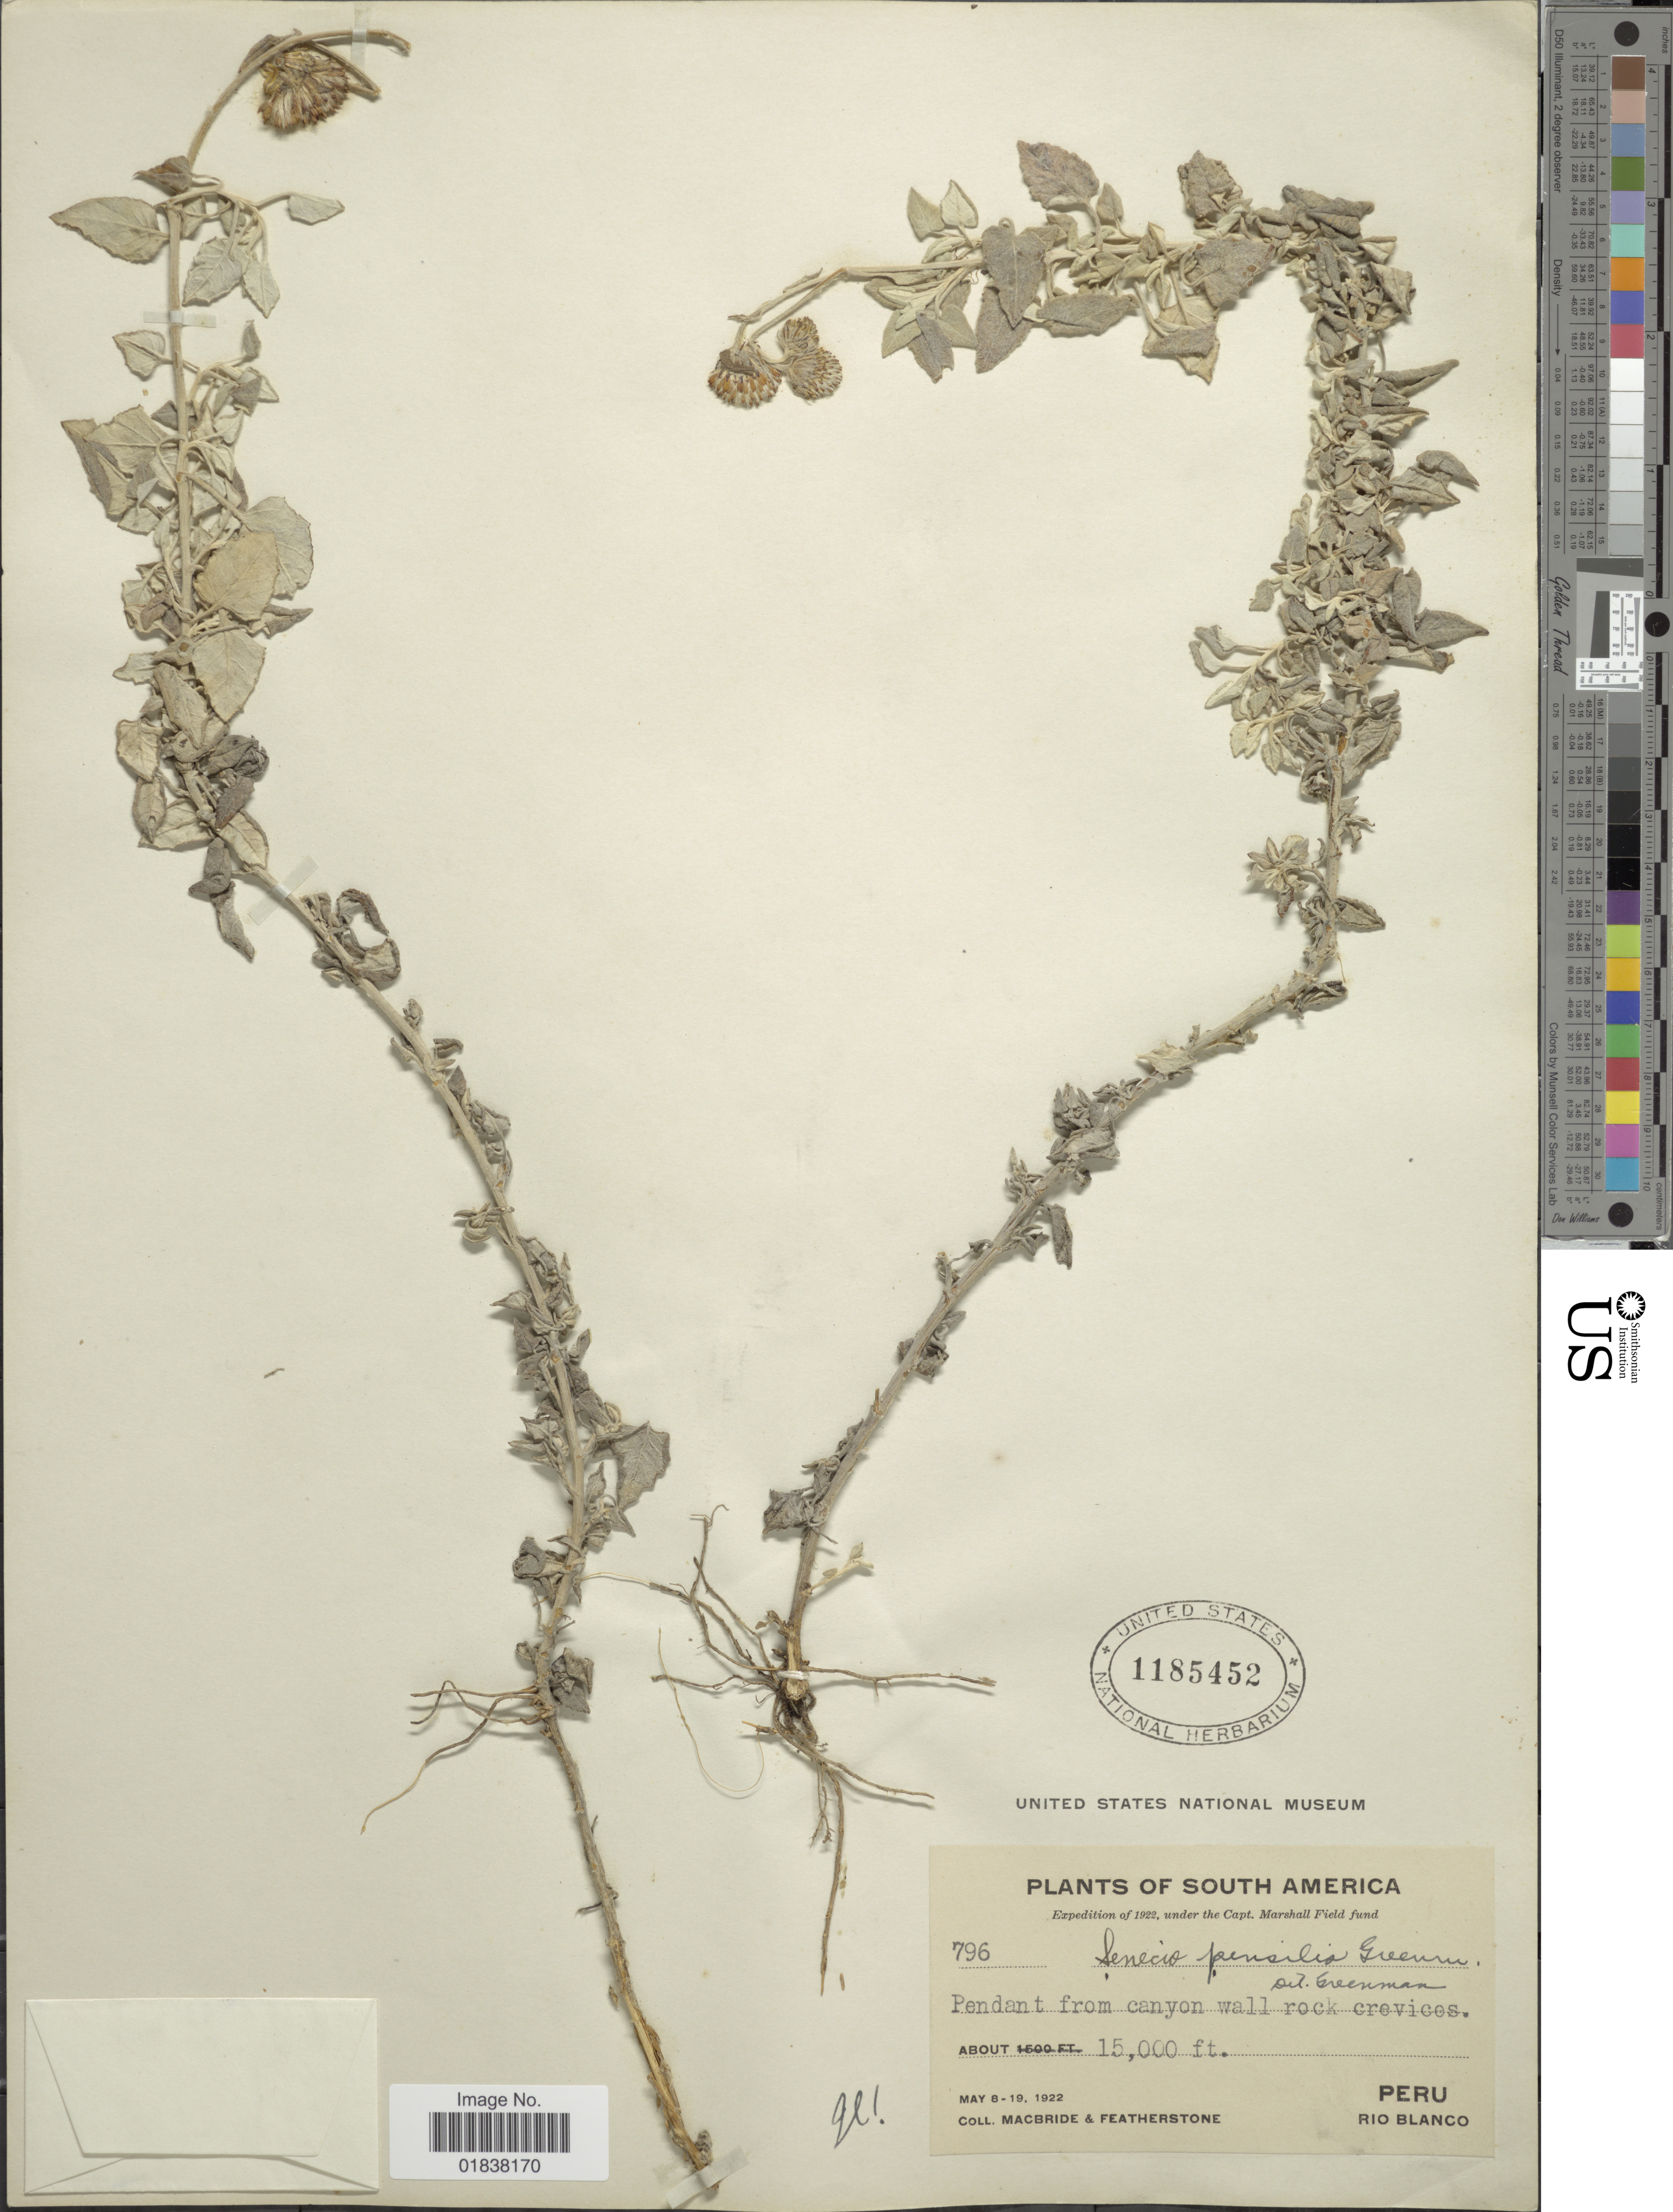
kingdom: Plantae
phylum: Tracheophyta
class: Magnoliopsida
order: Asterales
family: Asteraceae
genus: Senecio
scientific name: Senecio pensilis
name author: Greenm.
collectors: J. F. Macbride & -. Featherstone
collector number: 796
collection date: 1922-05-08/1922-05-19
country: Peru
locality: South America, Rio Blanco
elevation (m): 4572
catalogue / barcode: US 1185452